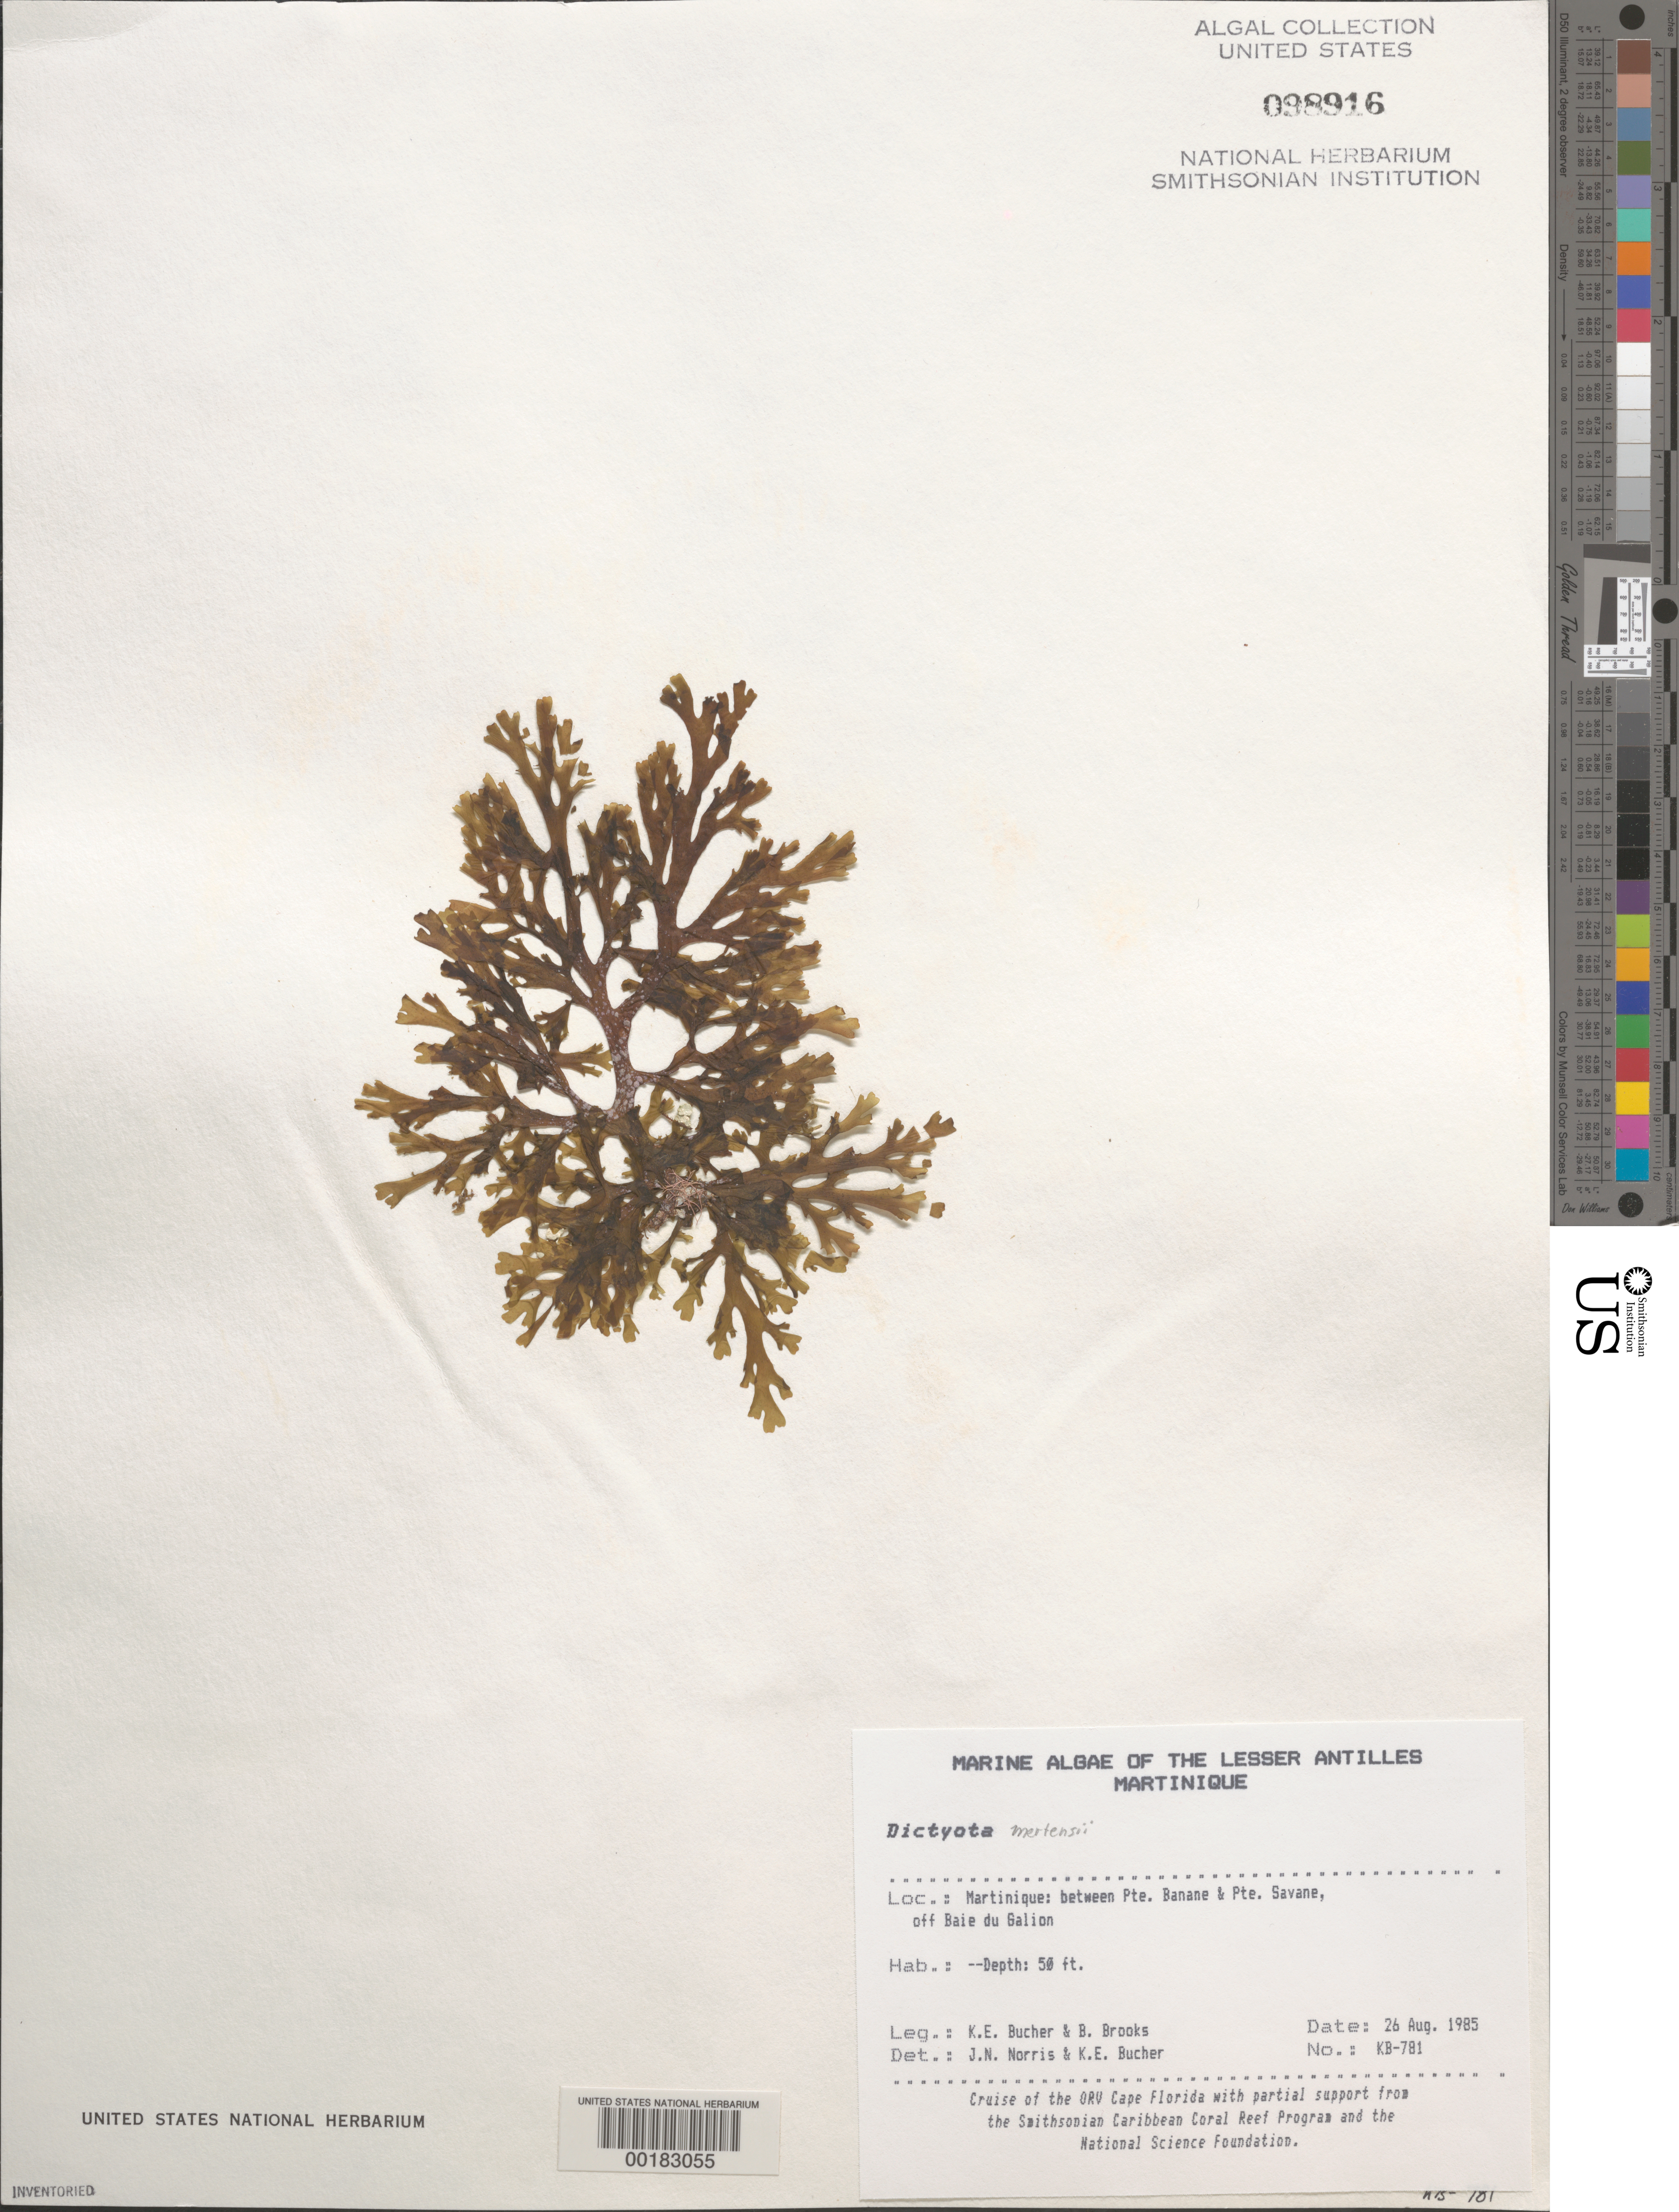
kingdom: Chromista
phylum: Ochrophyta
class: Phaeophyceae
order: Dictyotales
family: Dictyotaceae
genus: Dictyota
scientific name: Dictyota mertensii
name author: (C. Mart.) Kütz.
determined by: Norris, J. N.; Bucher, K. E.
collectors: K. E. Bucher & B. Brooks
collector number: Kb-781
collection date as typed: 26 Aug 1985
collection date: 1985-08-26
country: Martinique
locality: Between Pointe Babane and Pointe Savane, off Baie du Galion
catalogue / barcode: US 98916